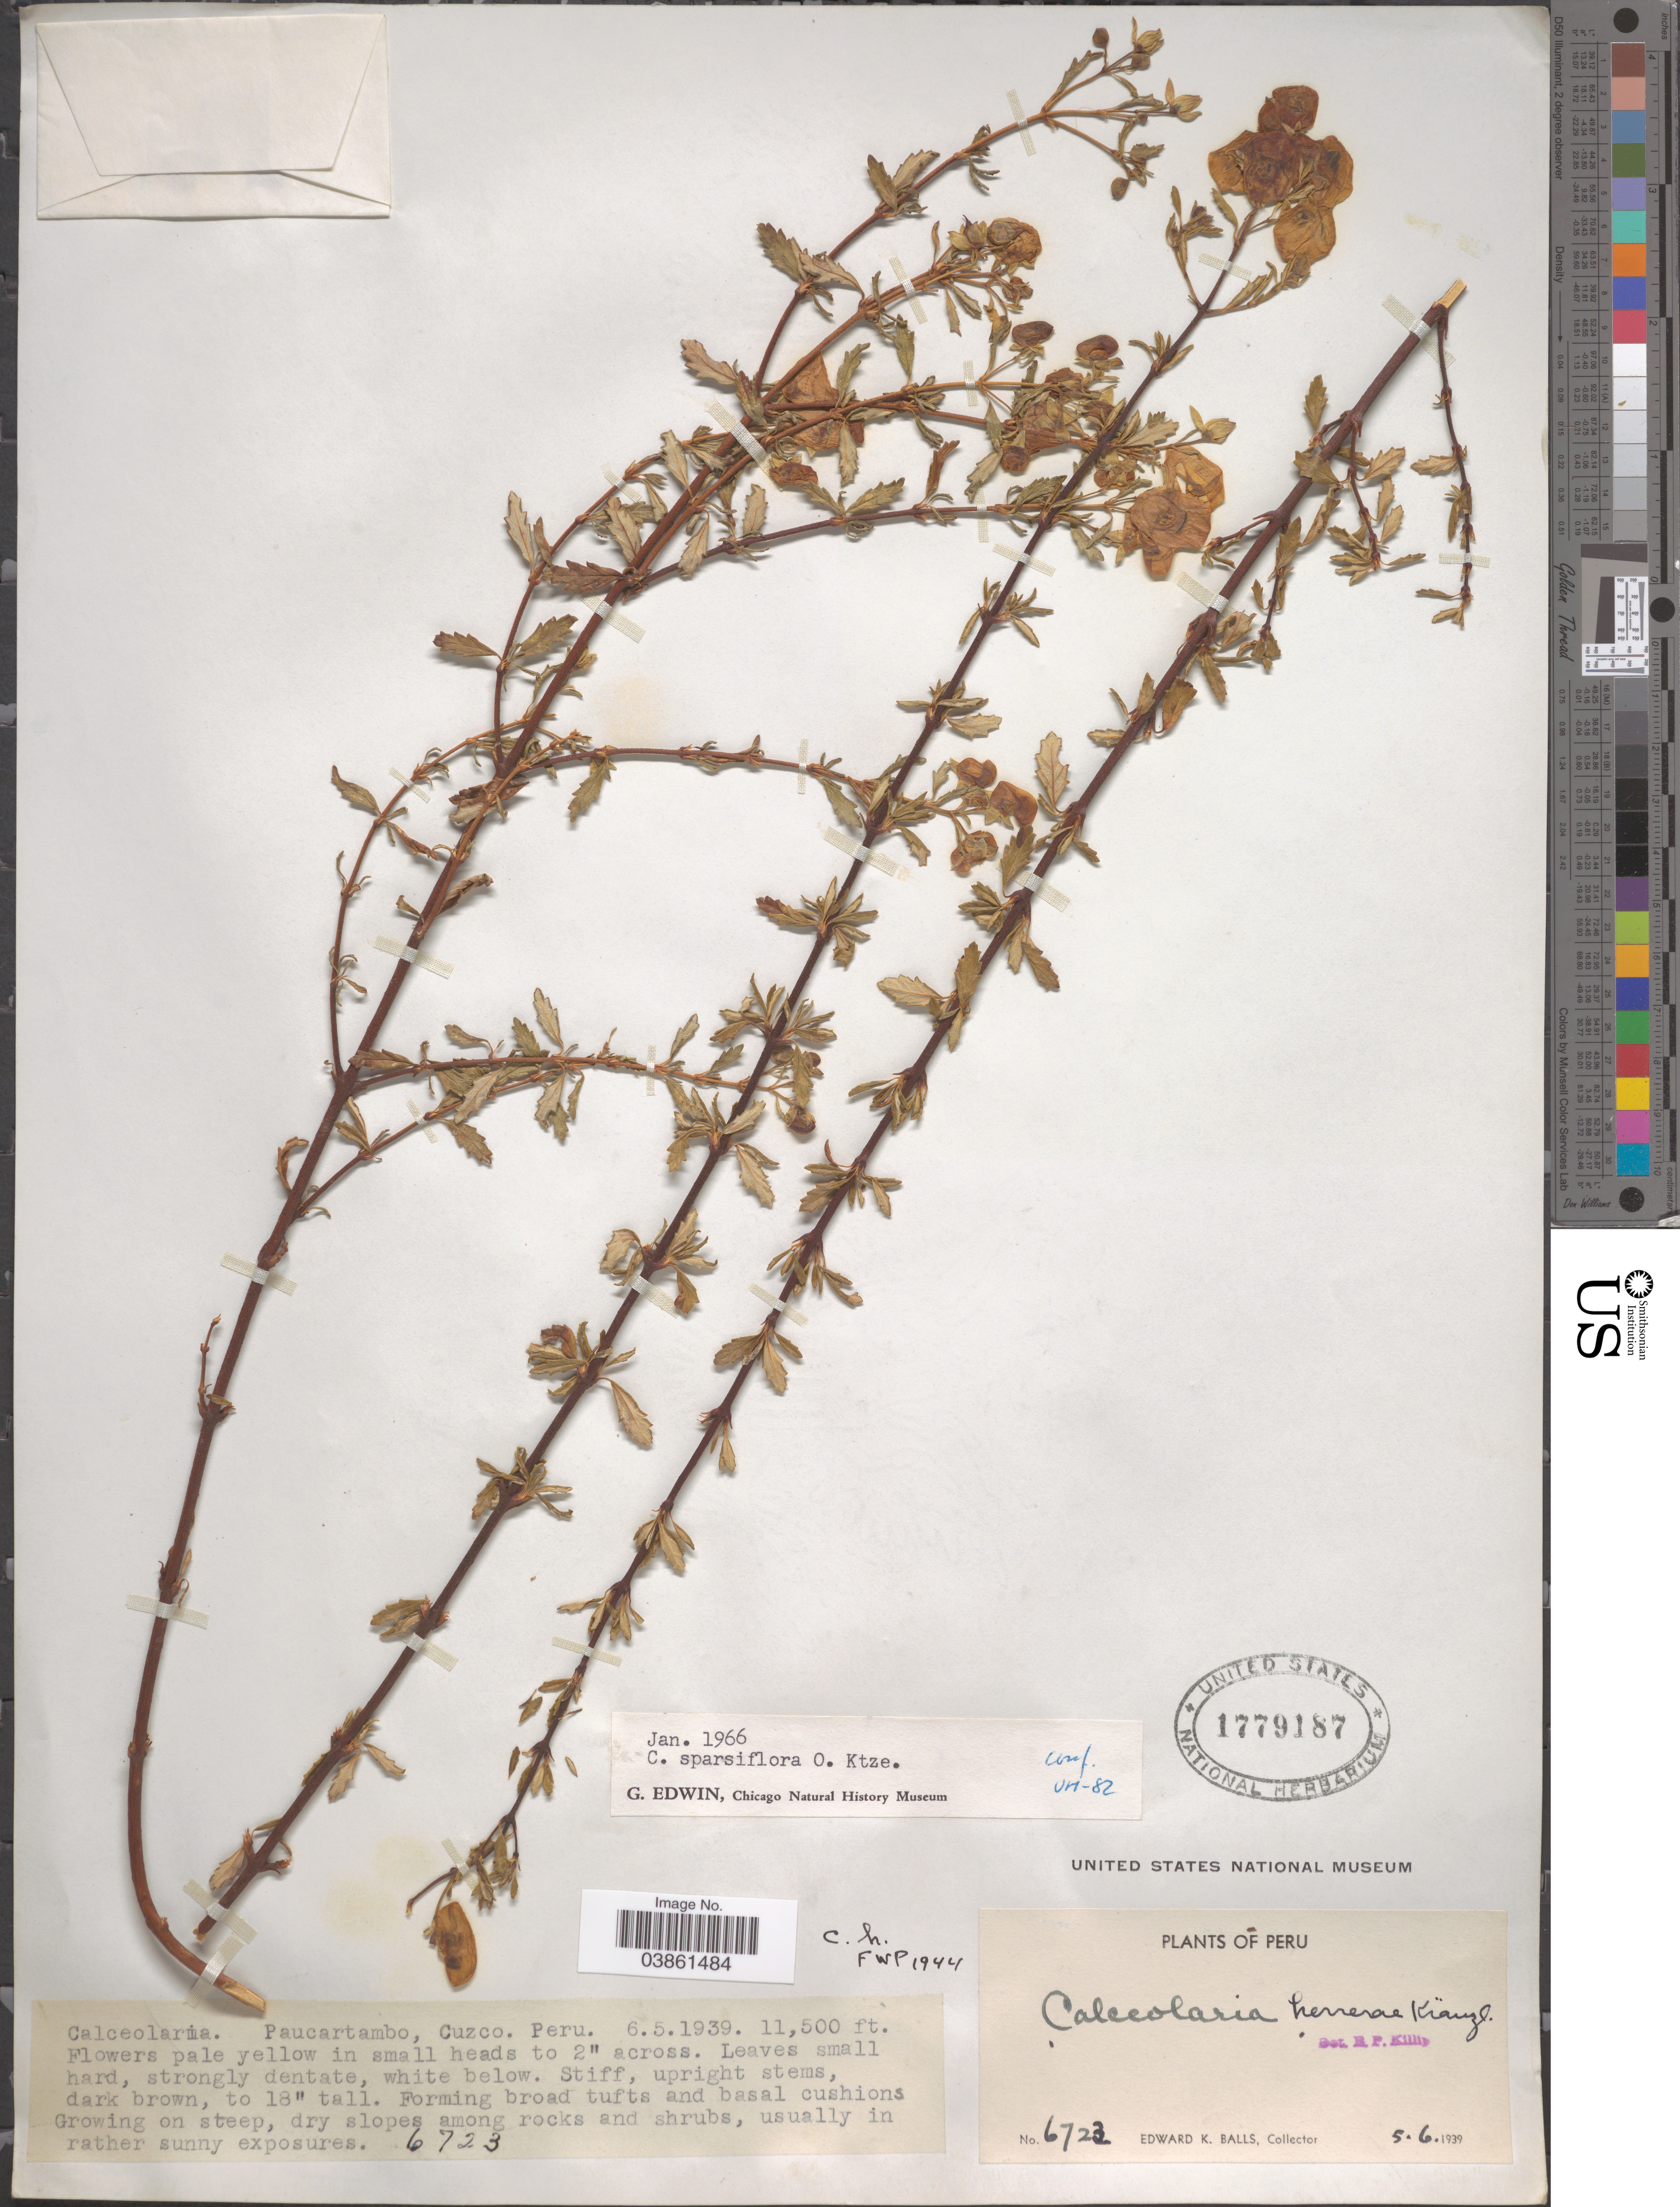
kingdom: Plantae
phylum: Tracheophyta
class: Magnoliopsida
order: Lamiales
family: Calceolariaceae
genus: Calceolaria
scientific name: Calceolaria sparsiflora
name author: Kuntze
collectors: E. K. Balls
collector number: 6723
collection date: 1939-05-06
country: Peru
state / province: Cusco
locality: Paucartambo, Cuzco.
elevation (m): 3505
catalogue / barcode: US 1779187